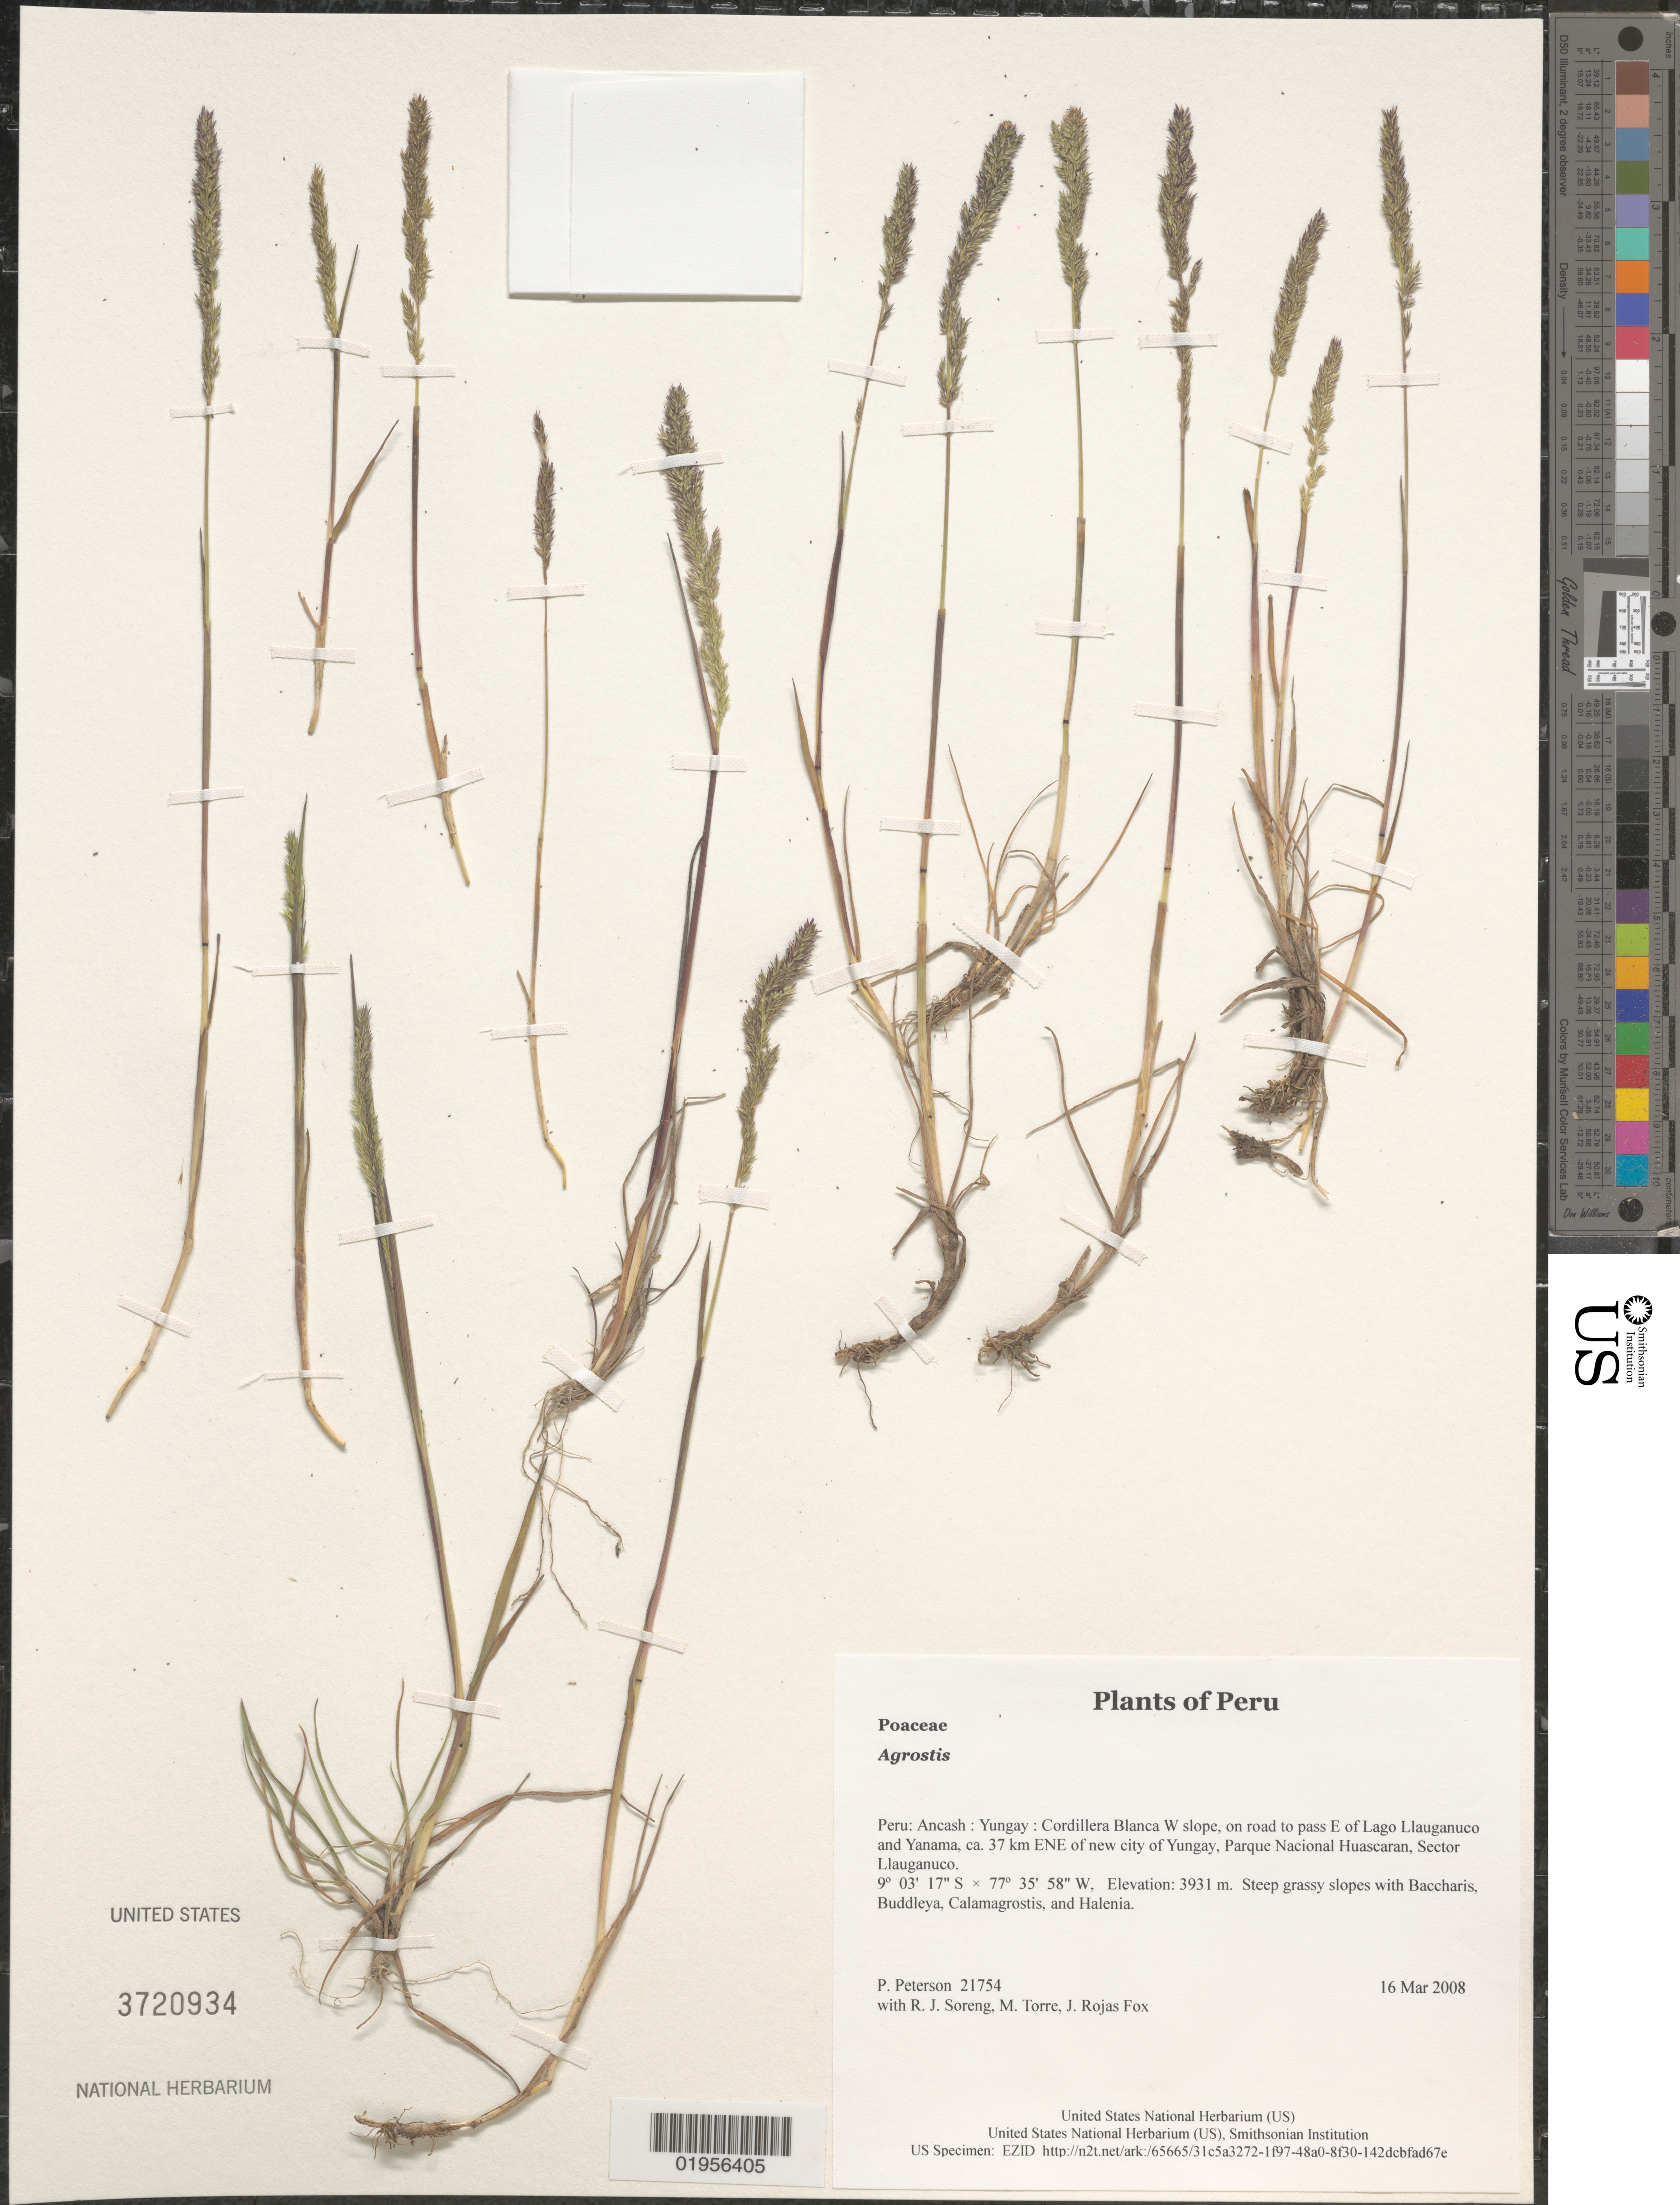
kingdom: Plantae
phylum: Tracheophyta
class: Liliopsida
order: Poales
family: Poaceae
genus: Agrostis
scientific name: Agrostis sp.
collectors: P. M. Peterson, R. J. Soreng, M. Torre & J. Rojas Fox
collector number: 21754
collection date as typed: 16 Mar 2008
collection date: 2008-03-16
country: Peru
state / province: Ancash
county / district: Yungay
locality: Cordillera Blanca W slope, on road to pass E of Lago Llauganuco and Yanama, ca. 37 km ENE of new city of Yungay, Parque Nacional Huascaran, Sector Llauganuco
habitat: Steep grassy slopes with Baccharis, Buddleya, Calamagrostis, and Halenia.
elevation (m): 3931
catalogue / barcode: US 3720934